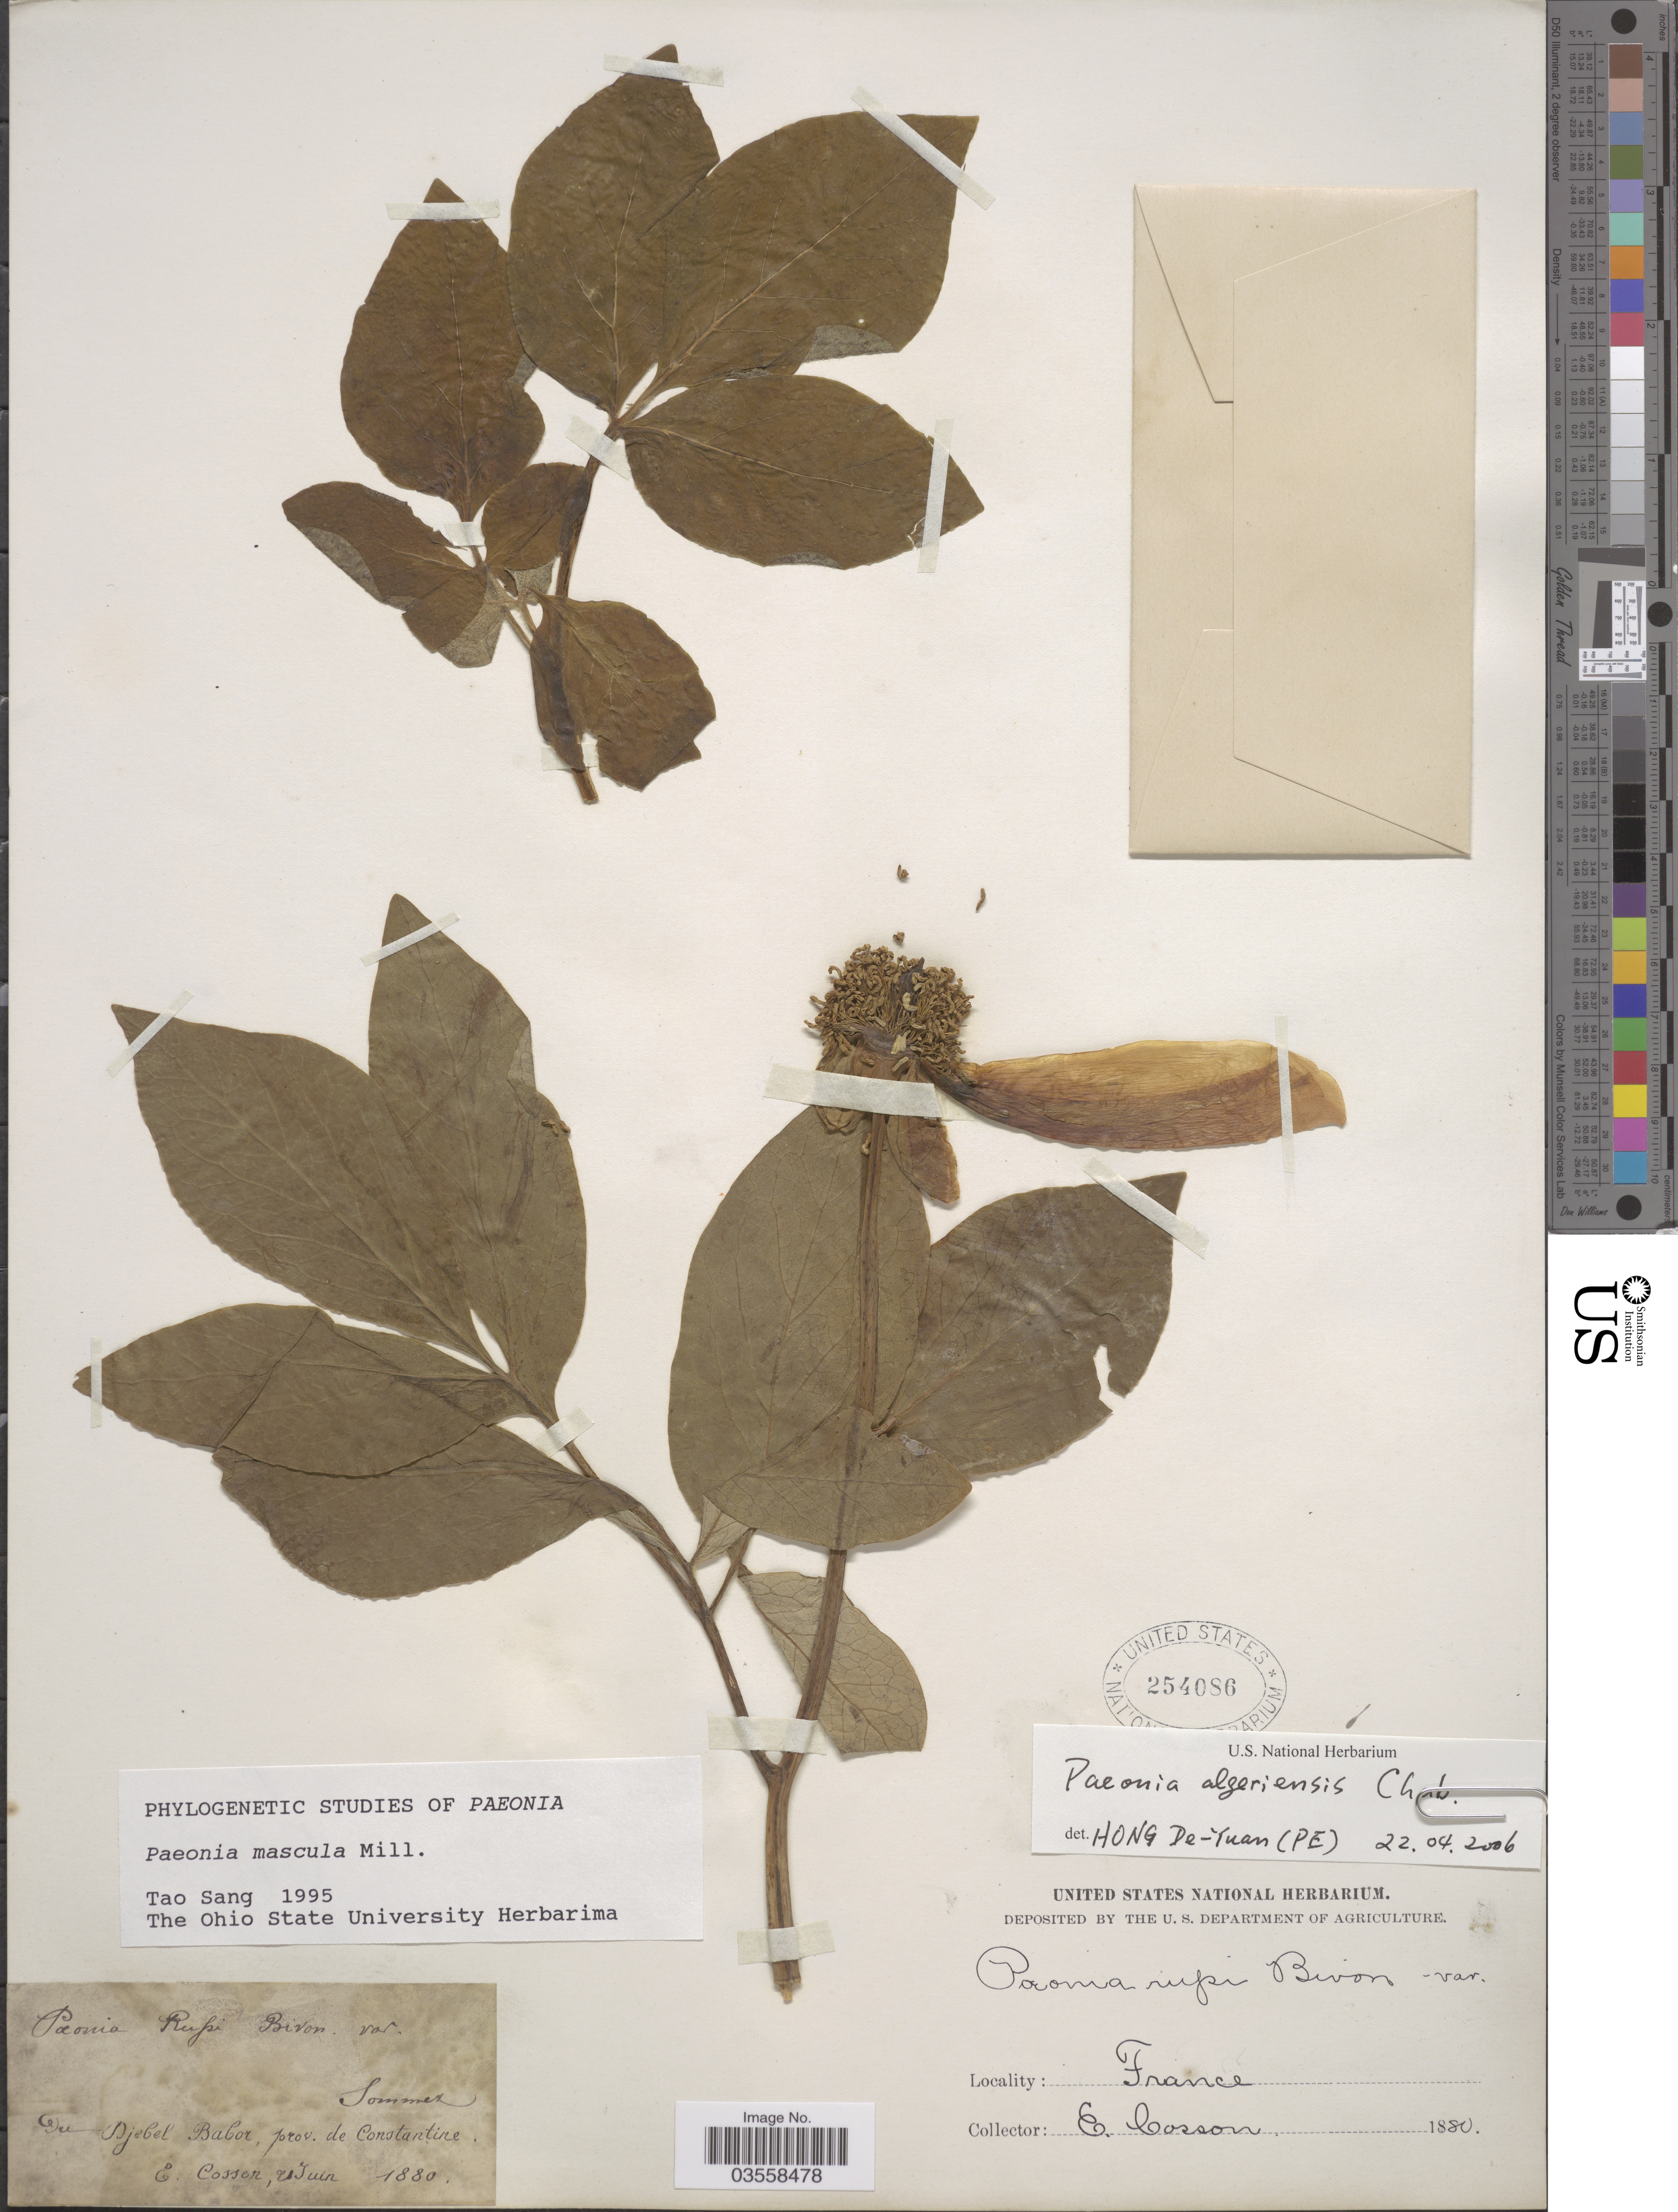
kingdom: Plantae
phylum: Tracheophyta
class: Magnoliopsida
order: Saxifragales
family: Paeoniaceae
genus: Paeonia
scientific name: Paeonia algeriensis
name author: Chab.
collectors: E. Cosson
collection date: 1880-06-21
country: Algeria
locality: Sommet du Djebel Babor, prov. de Constantine.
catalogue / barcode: US 254086